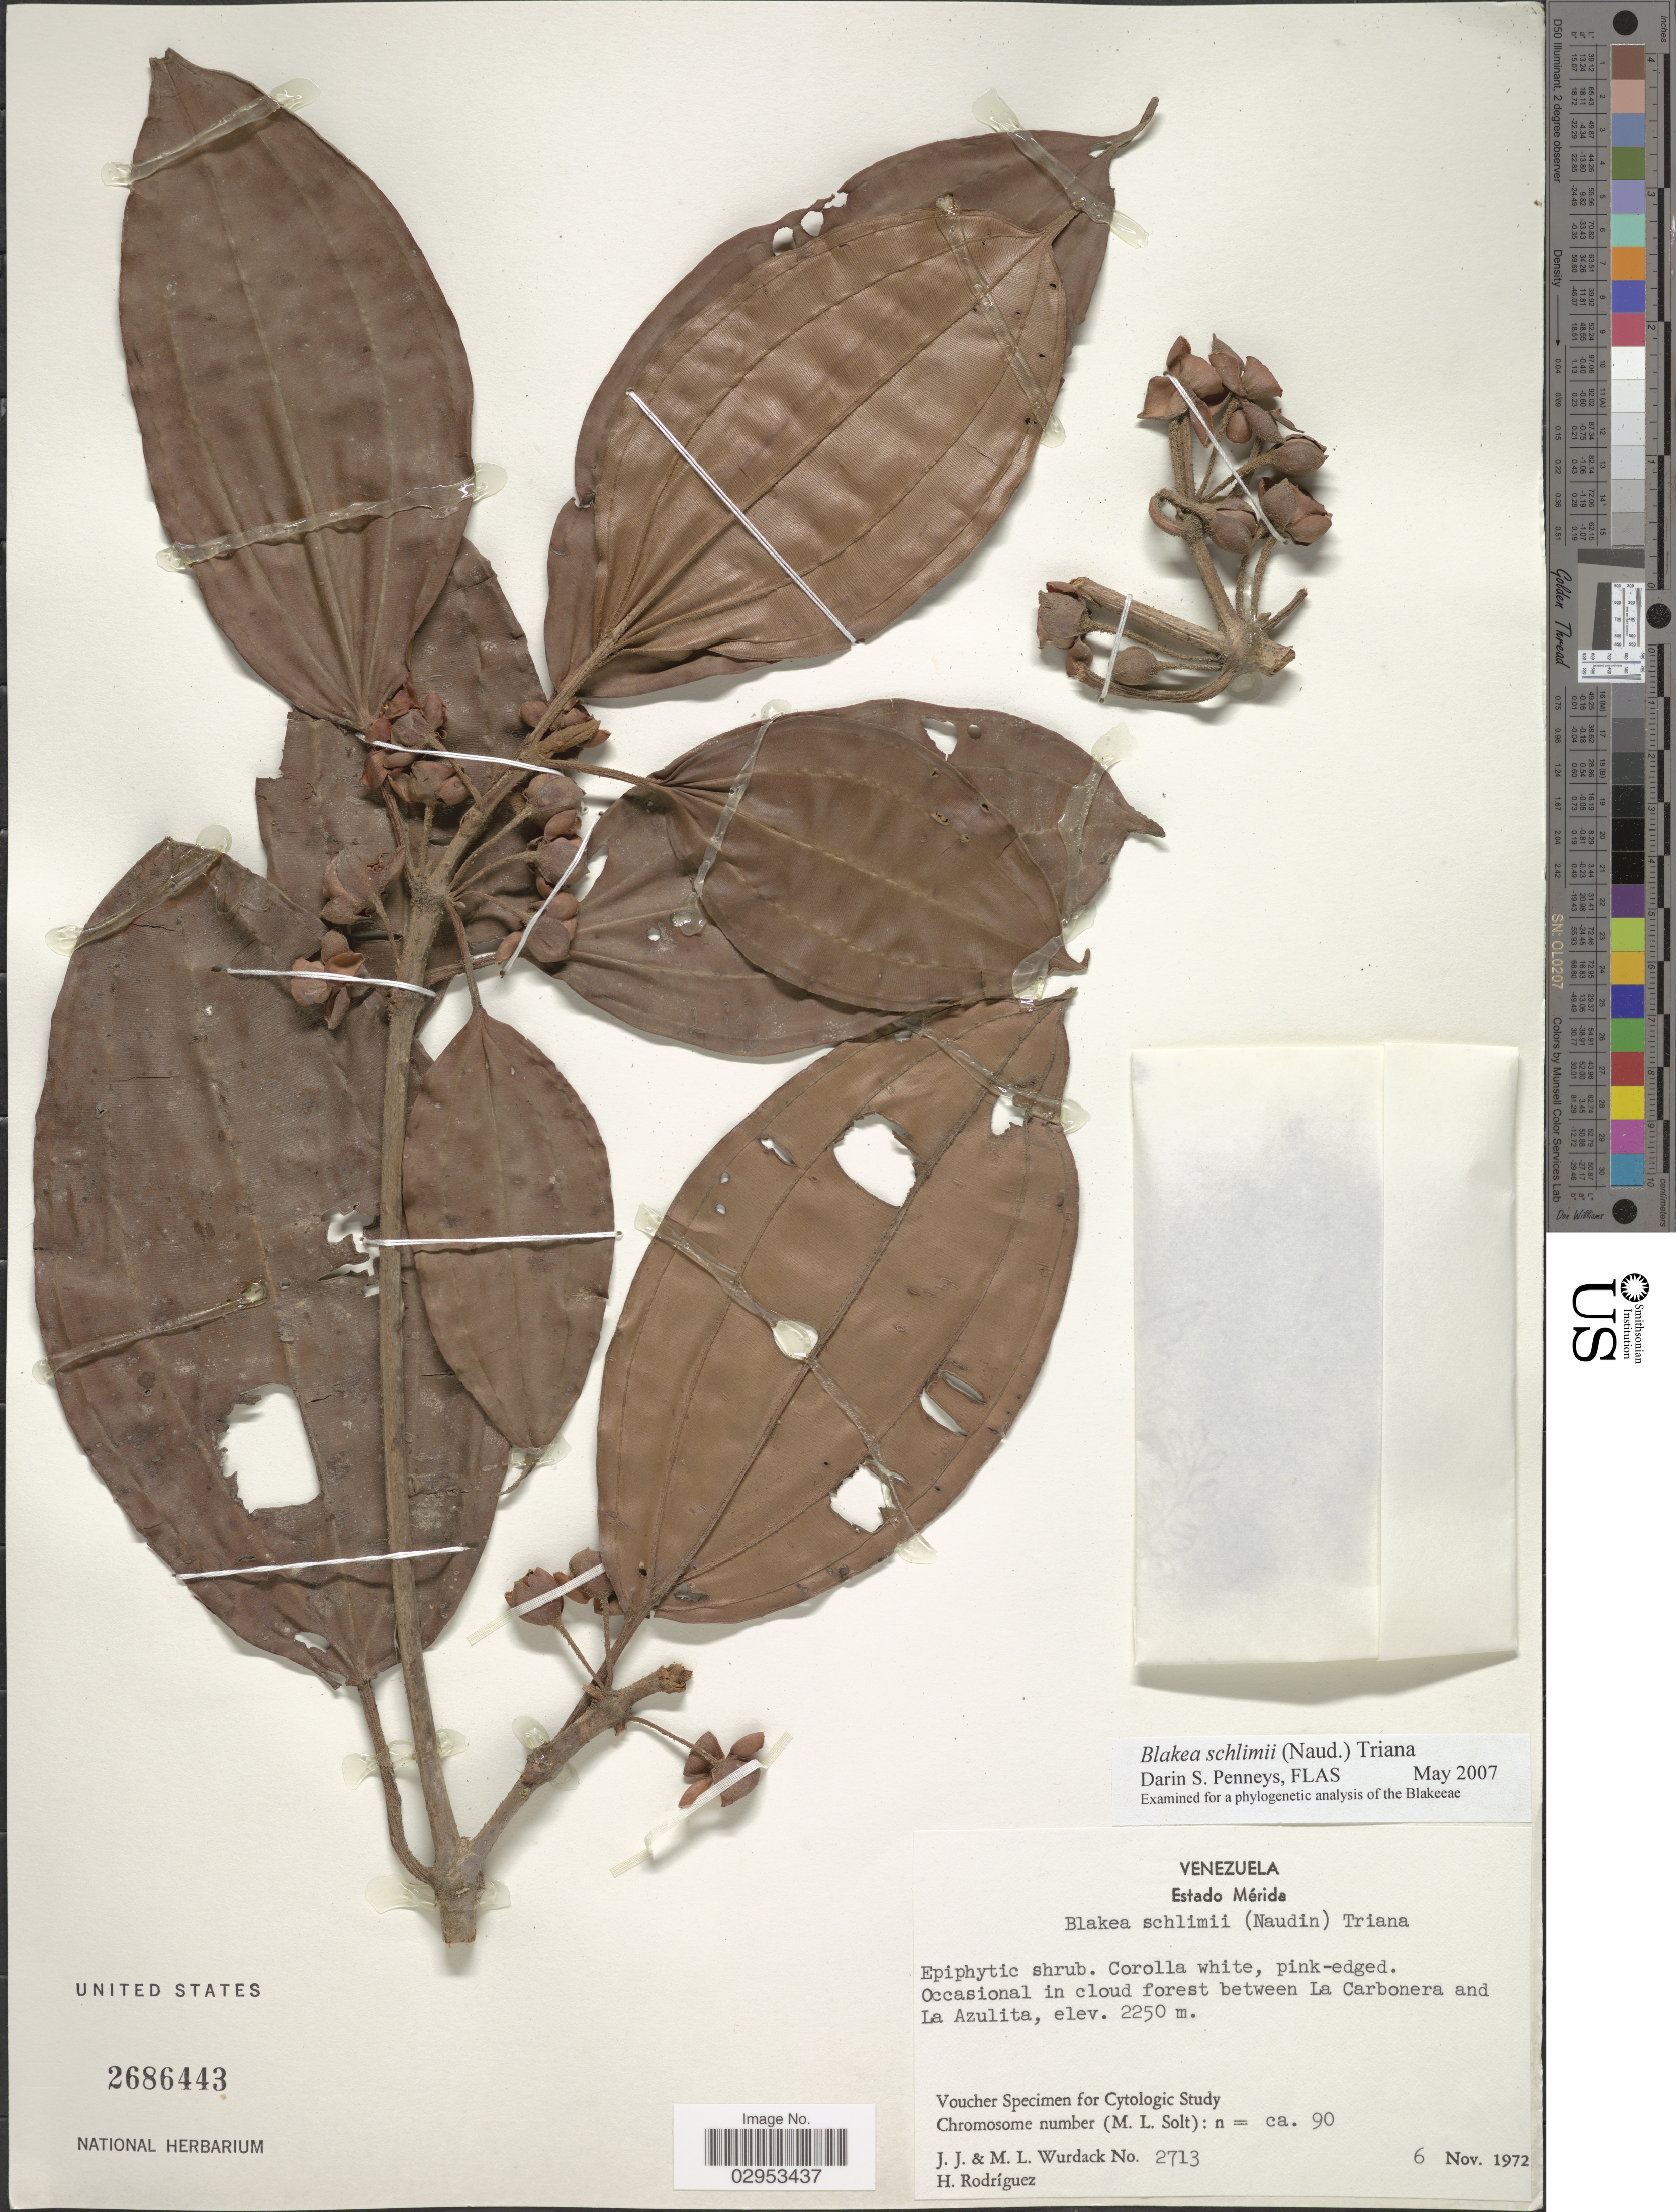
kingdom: Plantae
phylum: Tracheophyta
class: Magnoliopsida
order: Myrtales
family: Melastomataceae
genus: Blakea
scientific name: Blakea schlimii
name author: (Naudin) Triana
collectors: J. J. Wurdack, M. L. Wurdack & H. Rodríguez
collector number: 2713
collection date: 1972-11-06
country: Venezuela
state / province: Mérida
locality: Between La Carbonera and La Azulita.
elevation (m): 2250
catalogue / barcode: US 2686443